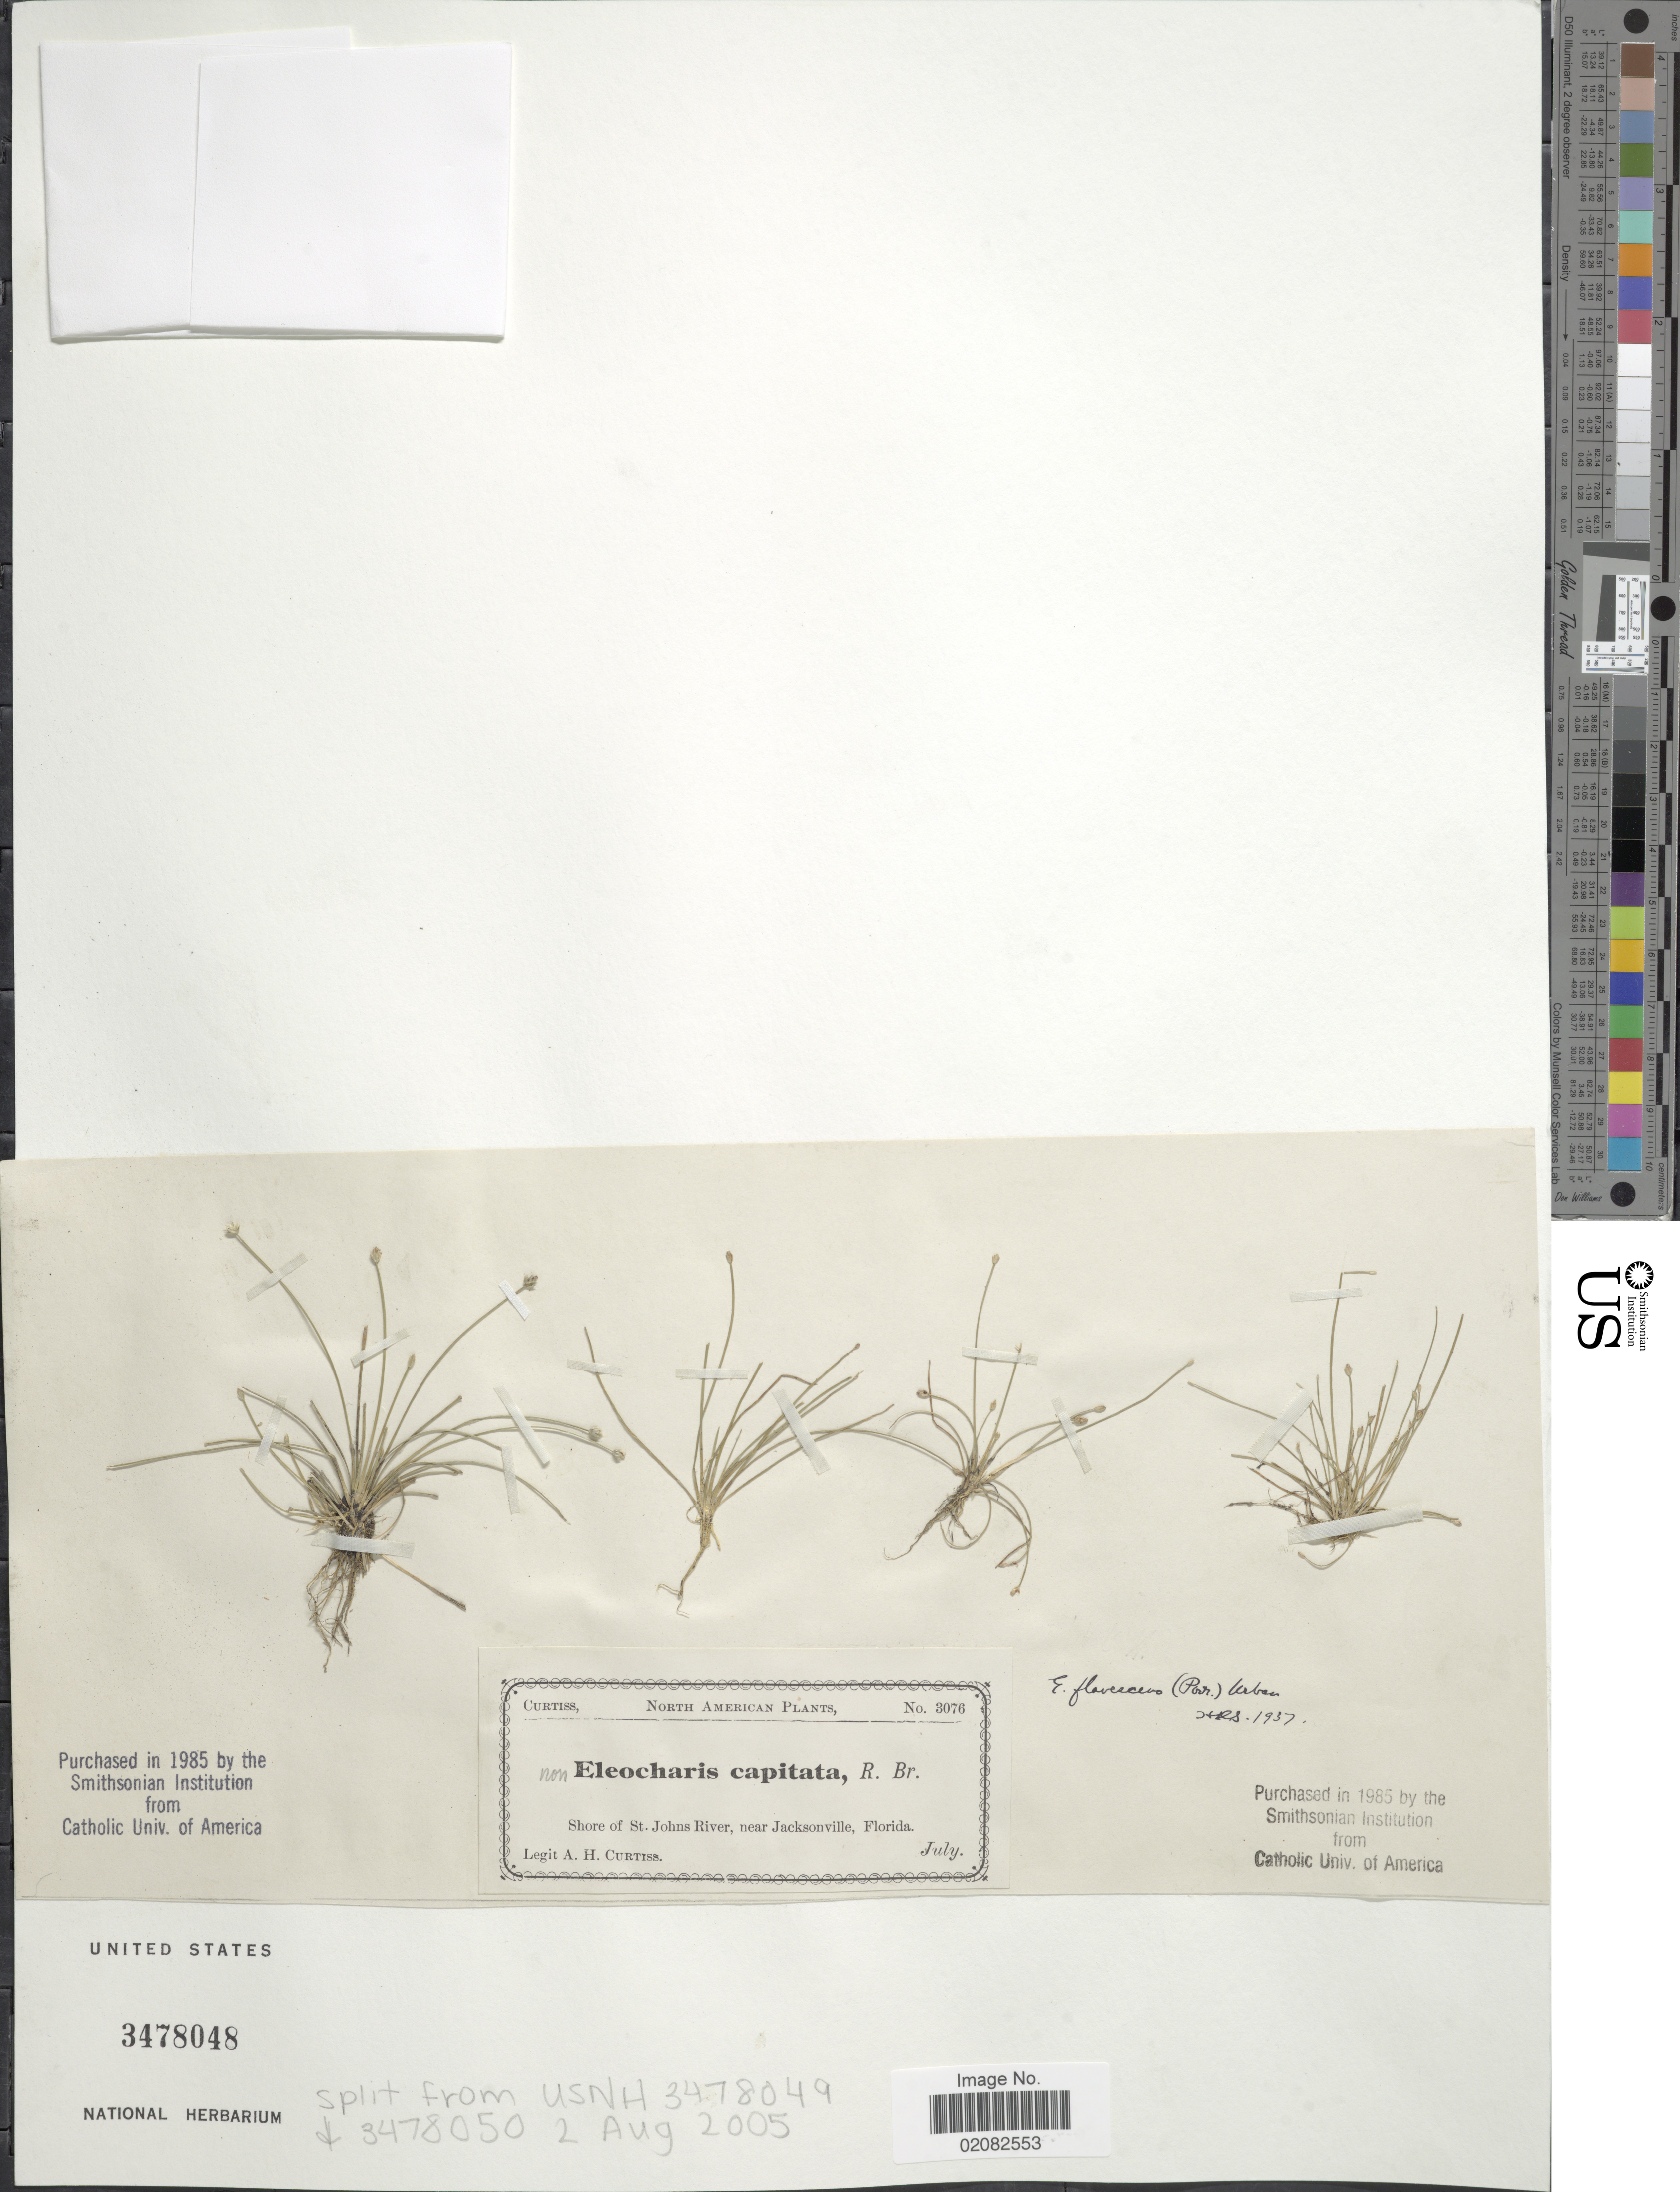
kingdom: Plantae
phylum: Tracheophyta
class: Liliopsida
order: Poales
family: Cyperaceae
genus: Eleocharis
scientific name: Eleocharis flavescens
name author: (Poir.) Urb.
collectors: A. H. Curtiss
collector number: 3076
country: United States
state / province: Florida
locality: Shore of St. John's River, near Jacksonville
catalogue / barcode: US 3478048